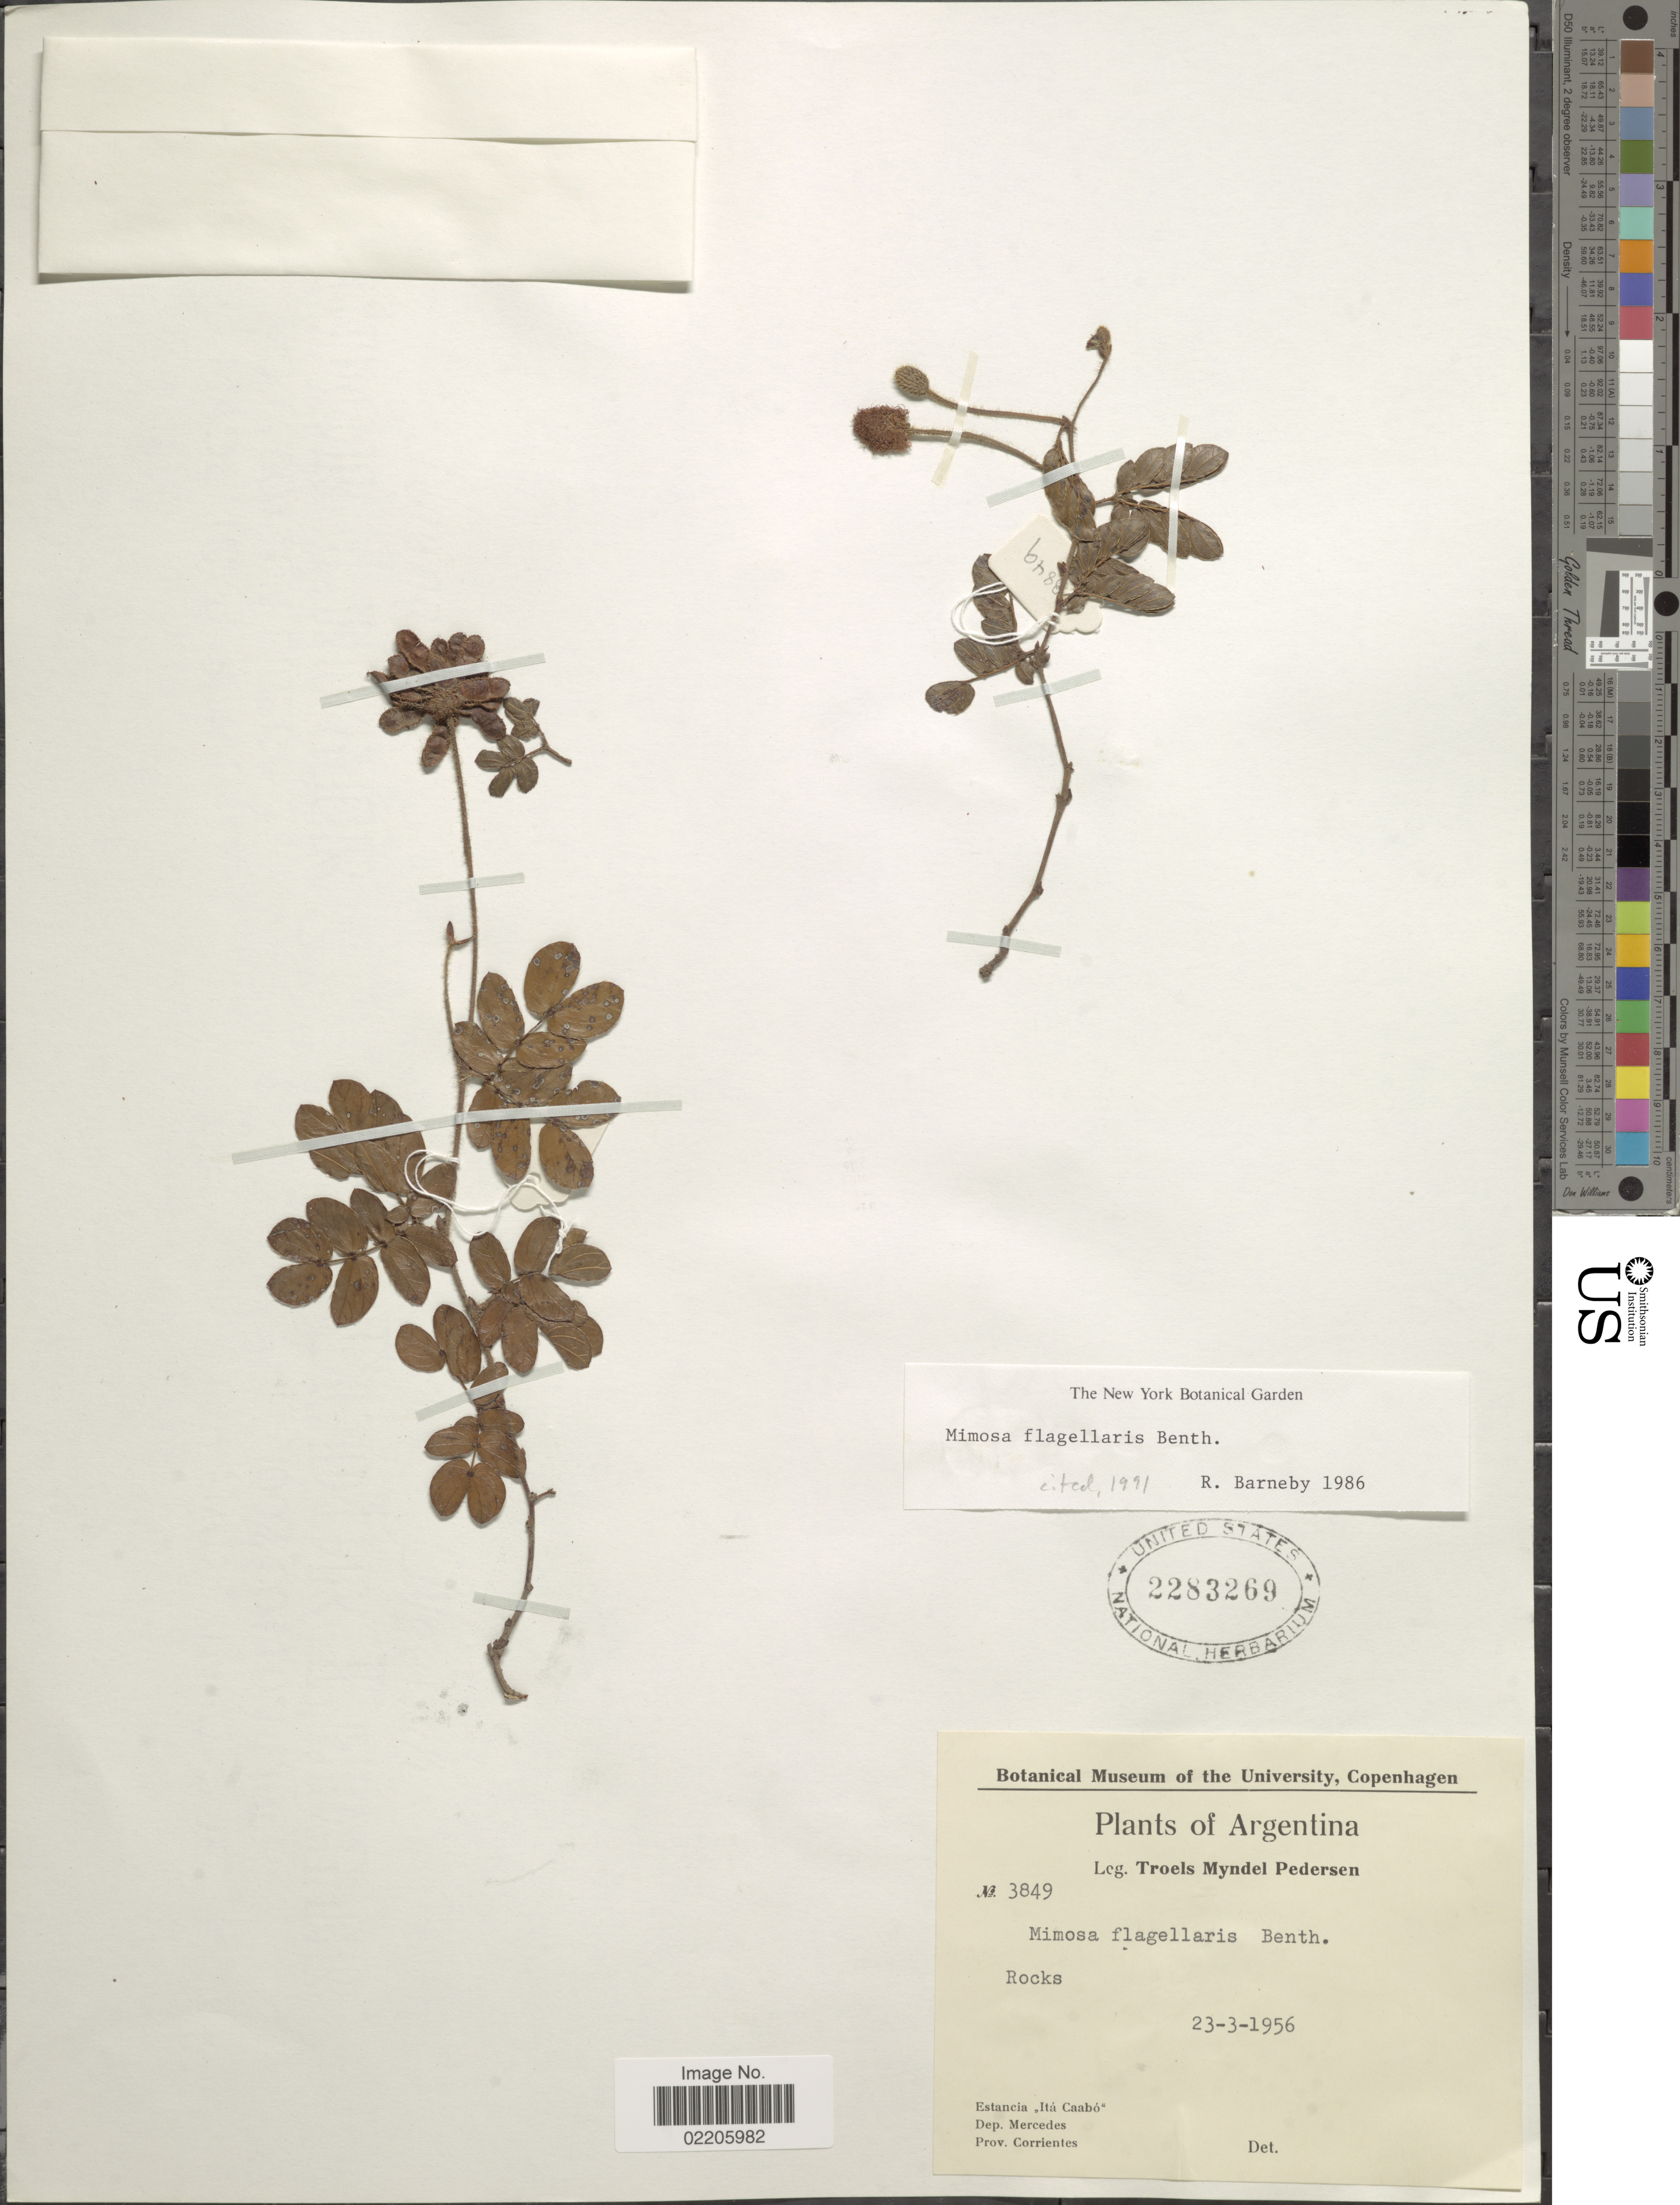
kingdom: Plantae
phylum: Tracheophyta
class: Magnoliopsida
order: Fabales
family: Fabaceae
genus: Mimosa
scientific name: Mimosa flagellaris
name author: Benth.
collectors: T. Pederson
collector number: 3849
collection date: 1956-03-13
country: Argentina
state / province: Corrientes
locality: Estancia "Ita Caabo". Dep Mercedes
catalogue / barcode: US 2283269